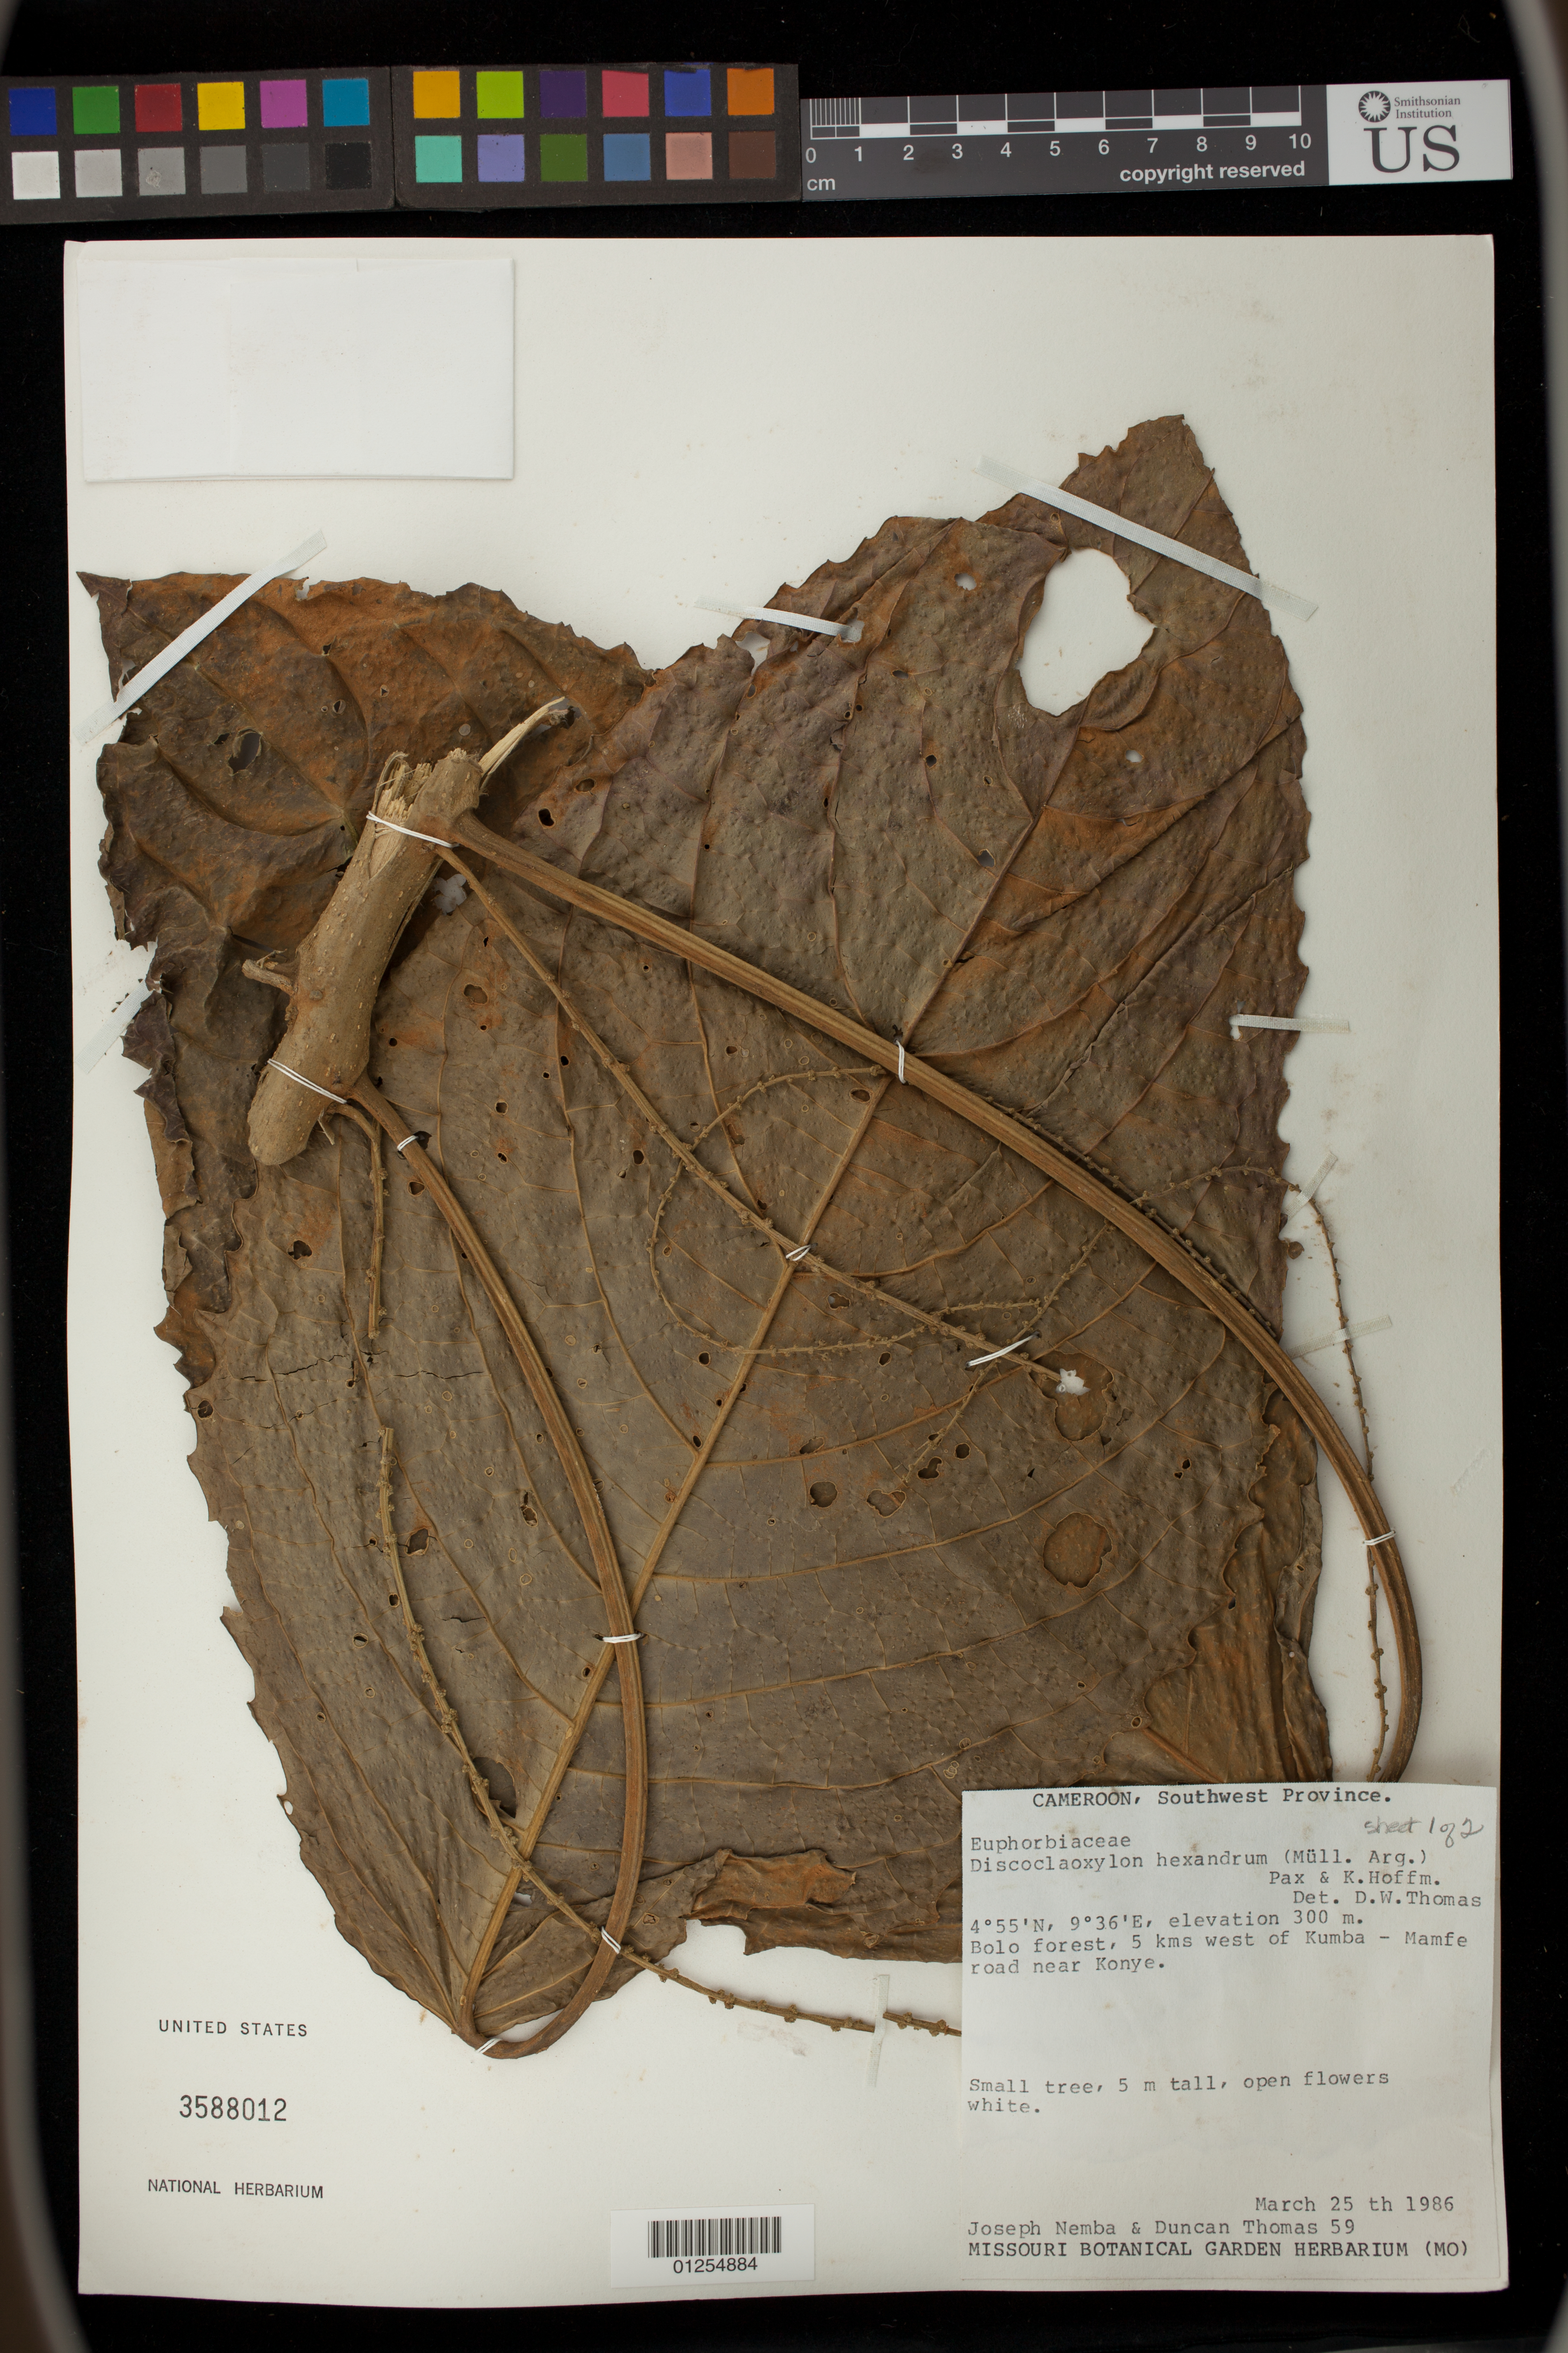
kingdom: Plantae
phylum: Tracheophyta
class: Magnoliopsida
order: Malpighiales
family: Euphorbiaceae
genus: Discoclaoxylon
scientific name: Discoclaoxylon hexandrum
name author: (Müll. Arg.) Pax & K. Hoffm.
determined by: Barberá, P.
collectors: D. W. Thomas & J. Nemba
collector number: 59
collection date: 1986-03-25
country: Cameroon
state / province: Sud-Ouest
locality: Bolo forest, 5 kms west of Kumba - Mamfe road near Konye.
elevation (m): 300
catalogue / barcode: US 3588012